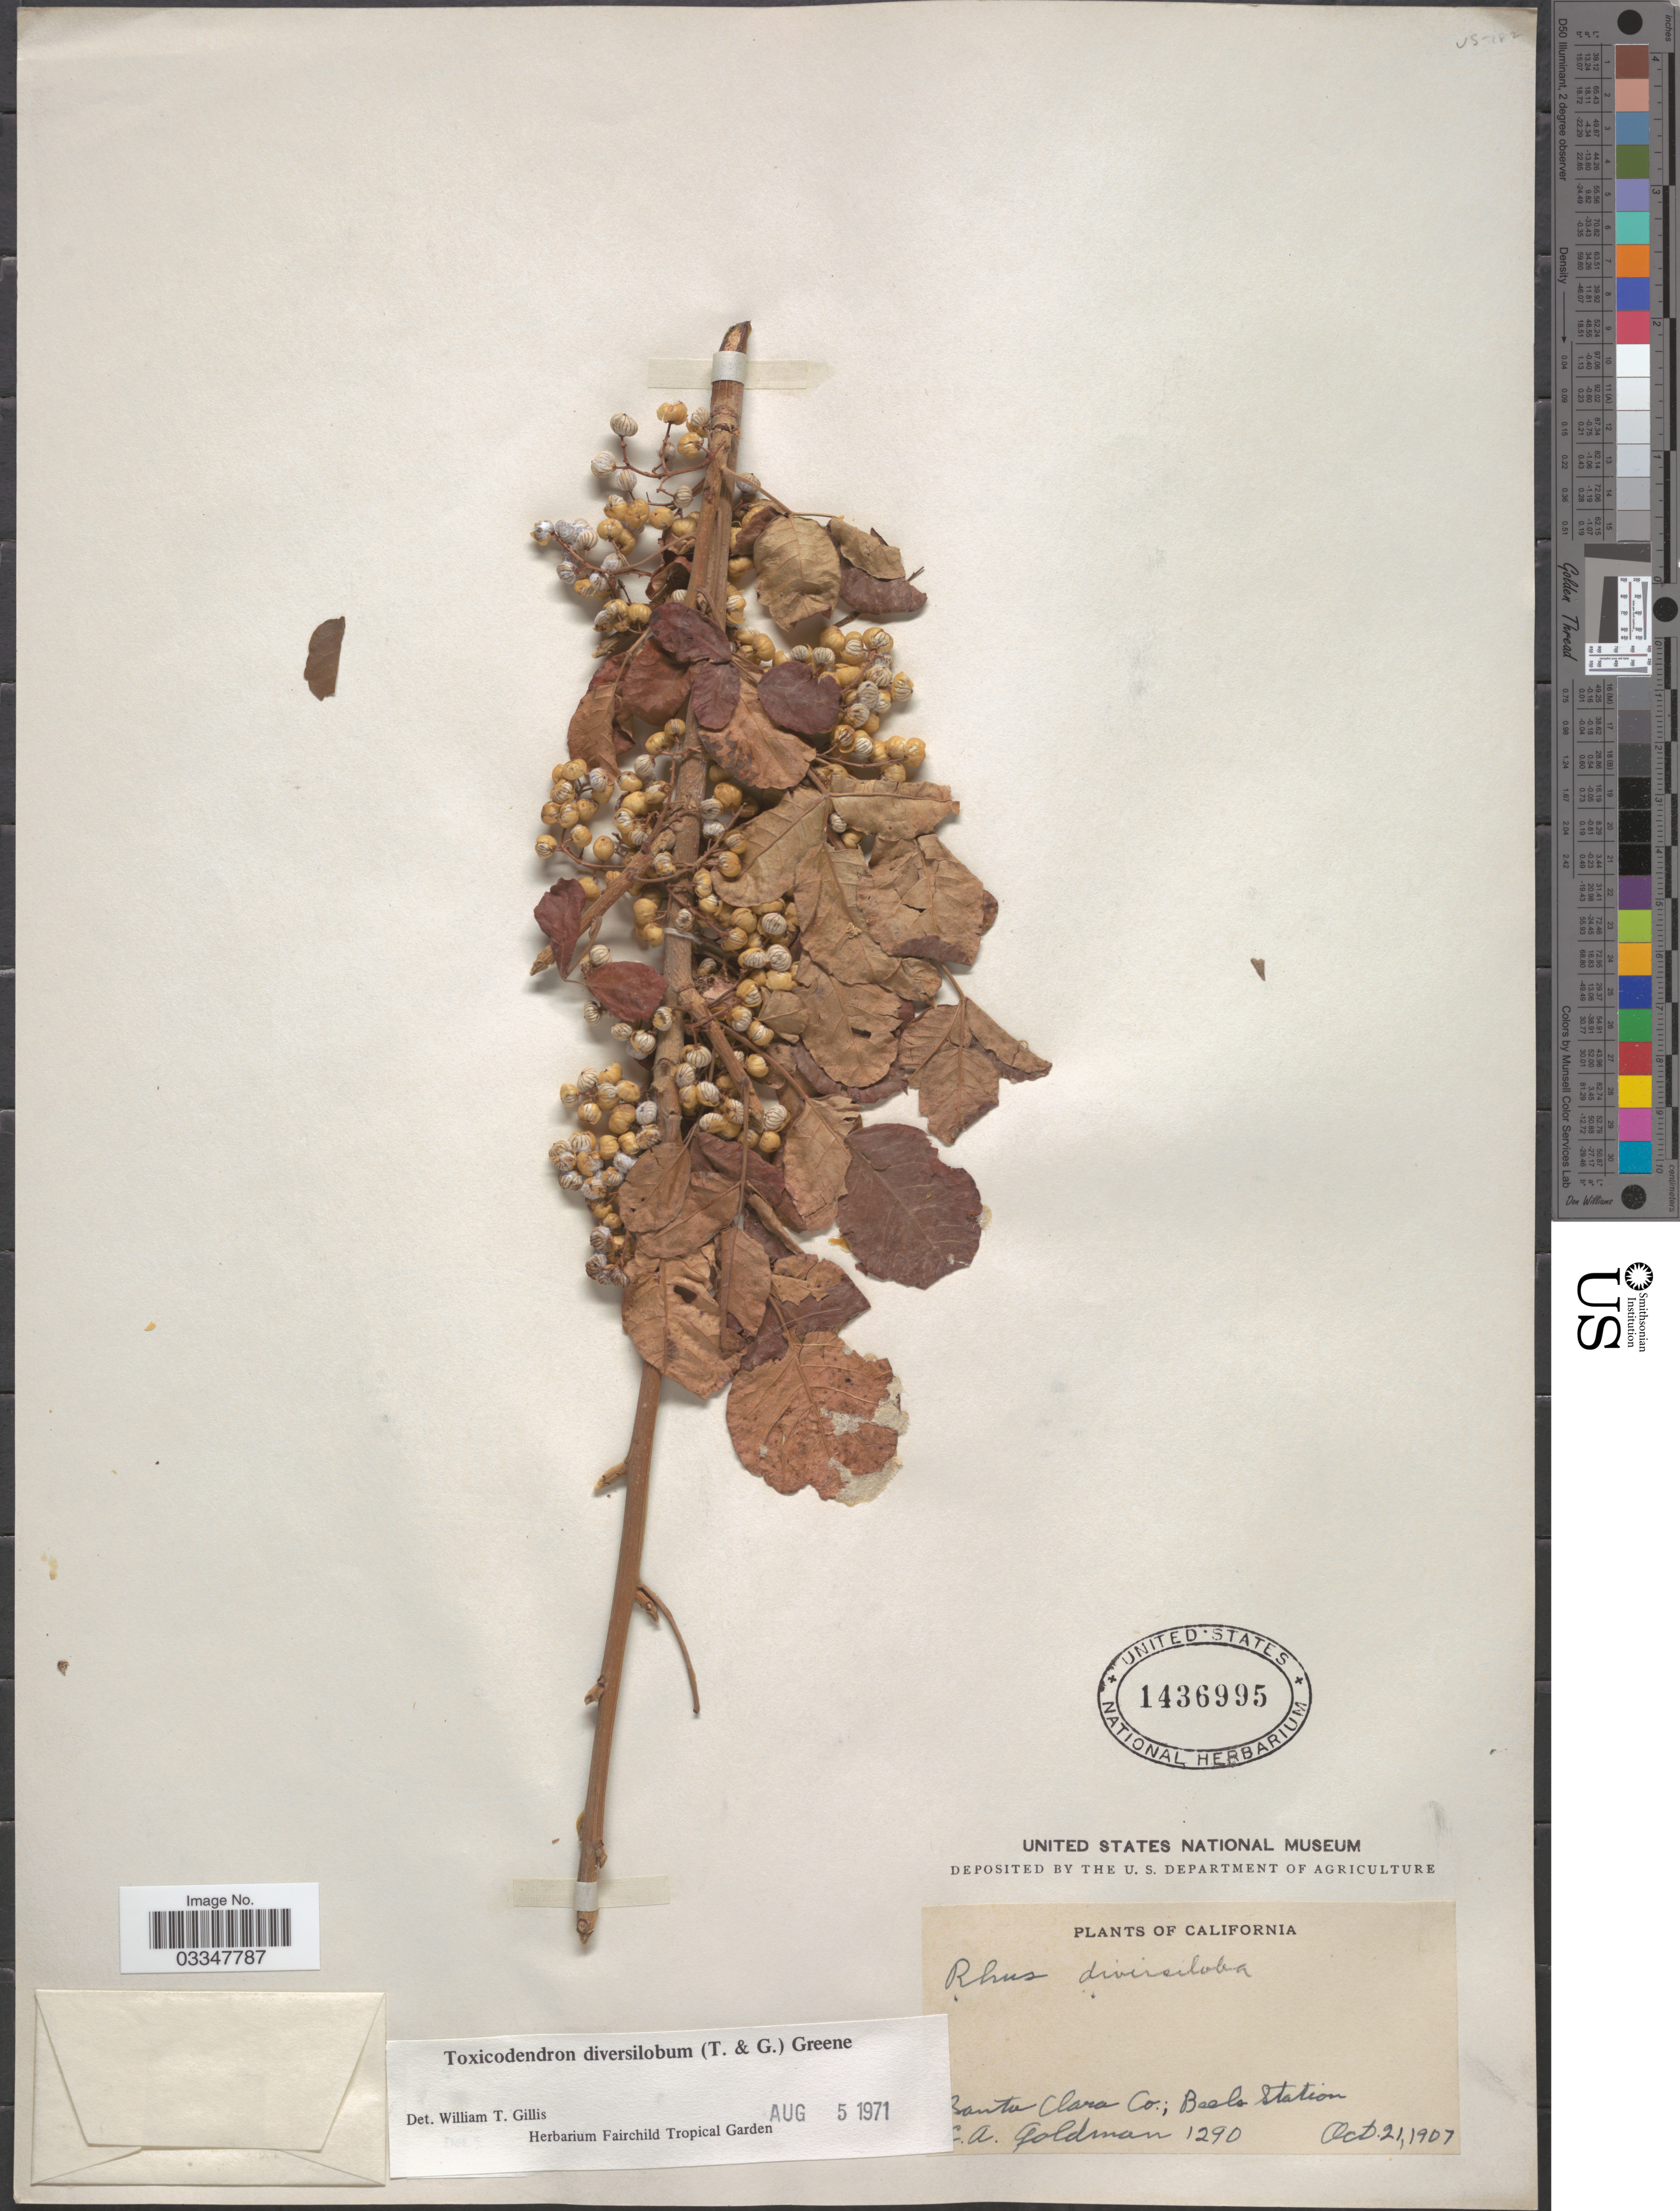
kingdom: Plantae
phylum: Tracheophyta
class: Magnoliopsida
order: Sapindales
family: Anacardiaceae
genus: Toxicodendron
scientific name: Toxicodendron diversilobum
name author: (Torr. & A. Gray) Greene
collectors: E. A. Goldman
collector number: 1290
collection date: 1907-10-21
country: United States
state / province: California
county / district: Santa Clara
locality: Santa Clara Co.; Bells Station.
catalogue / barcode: US 1436995